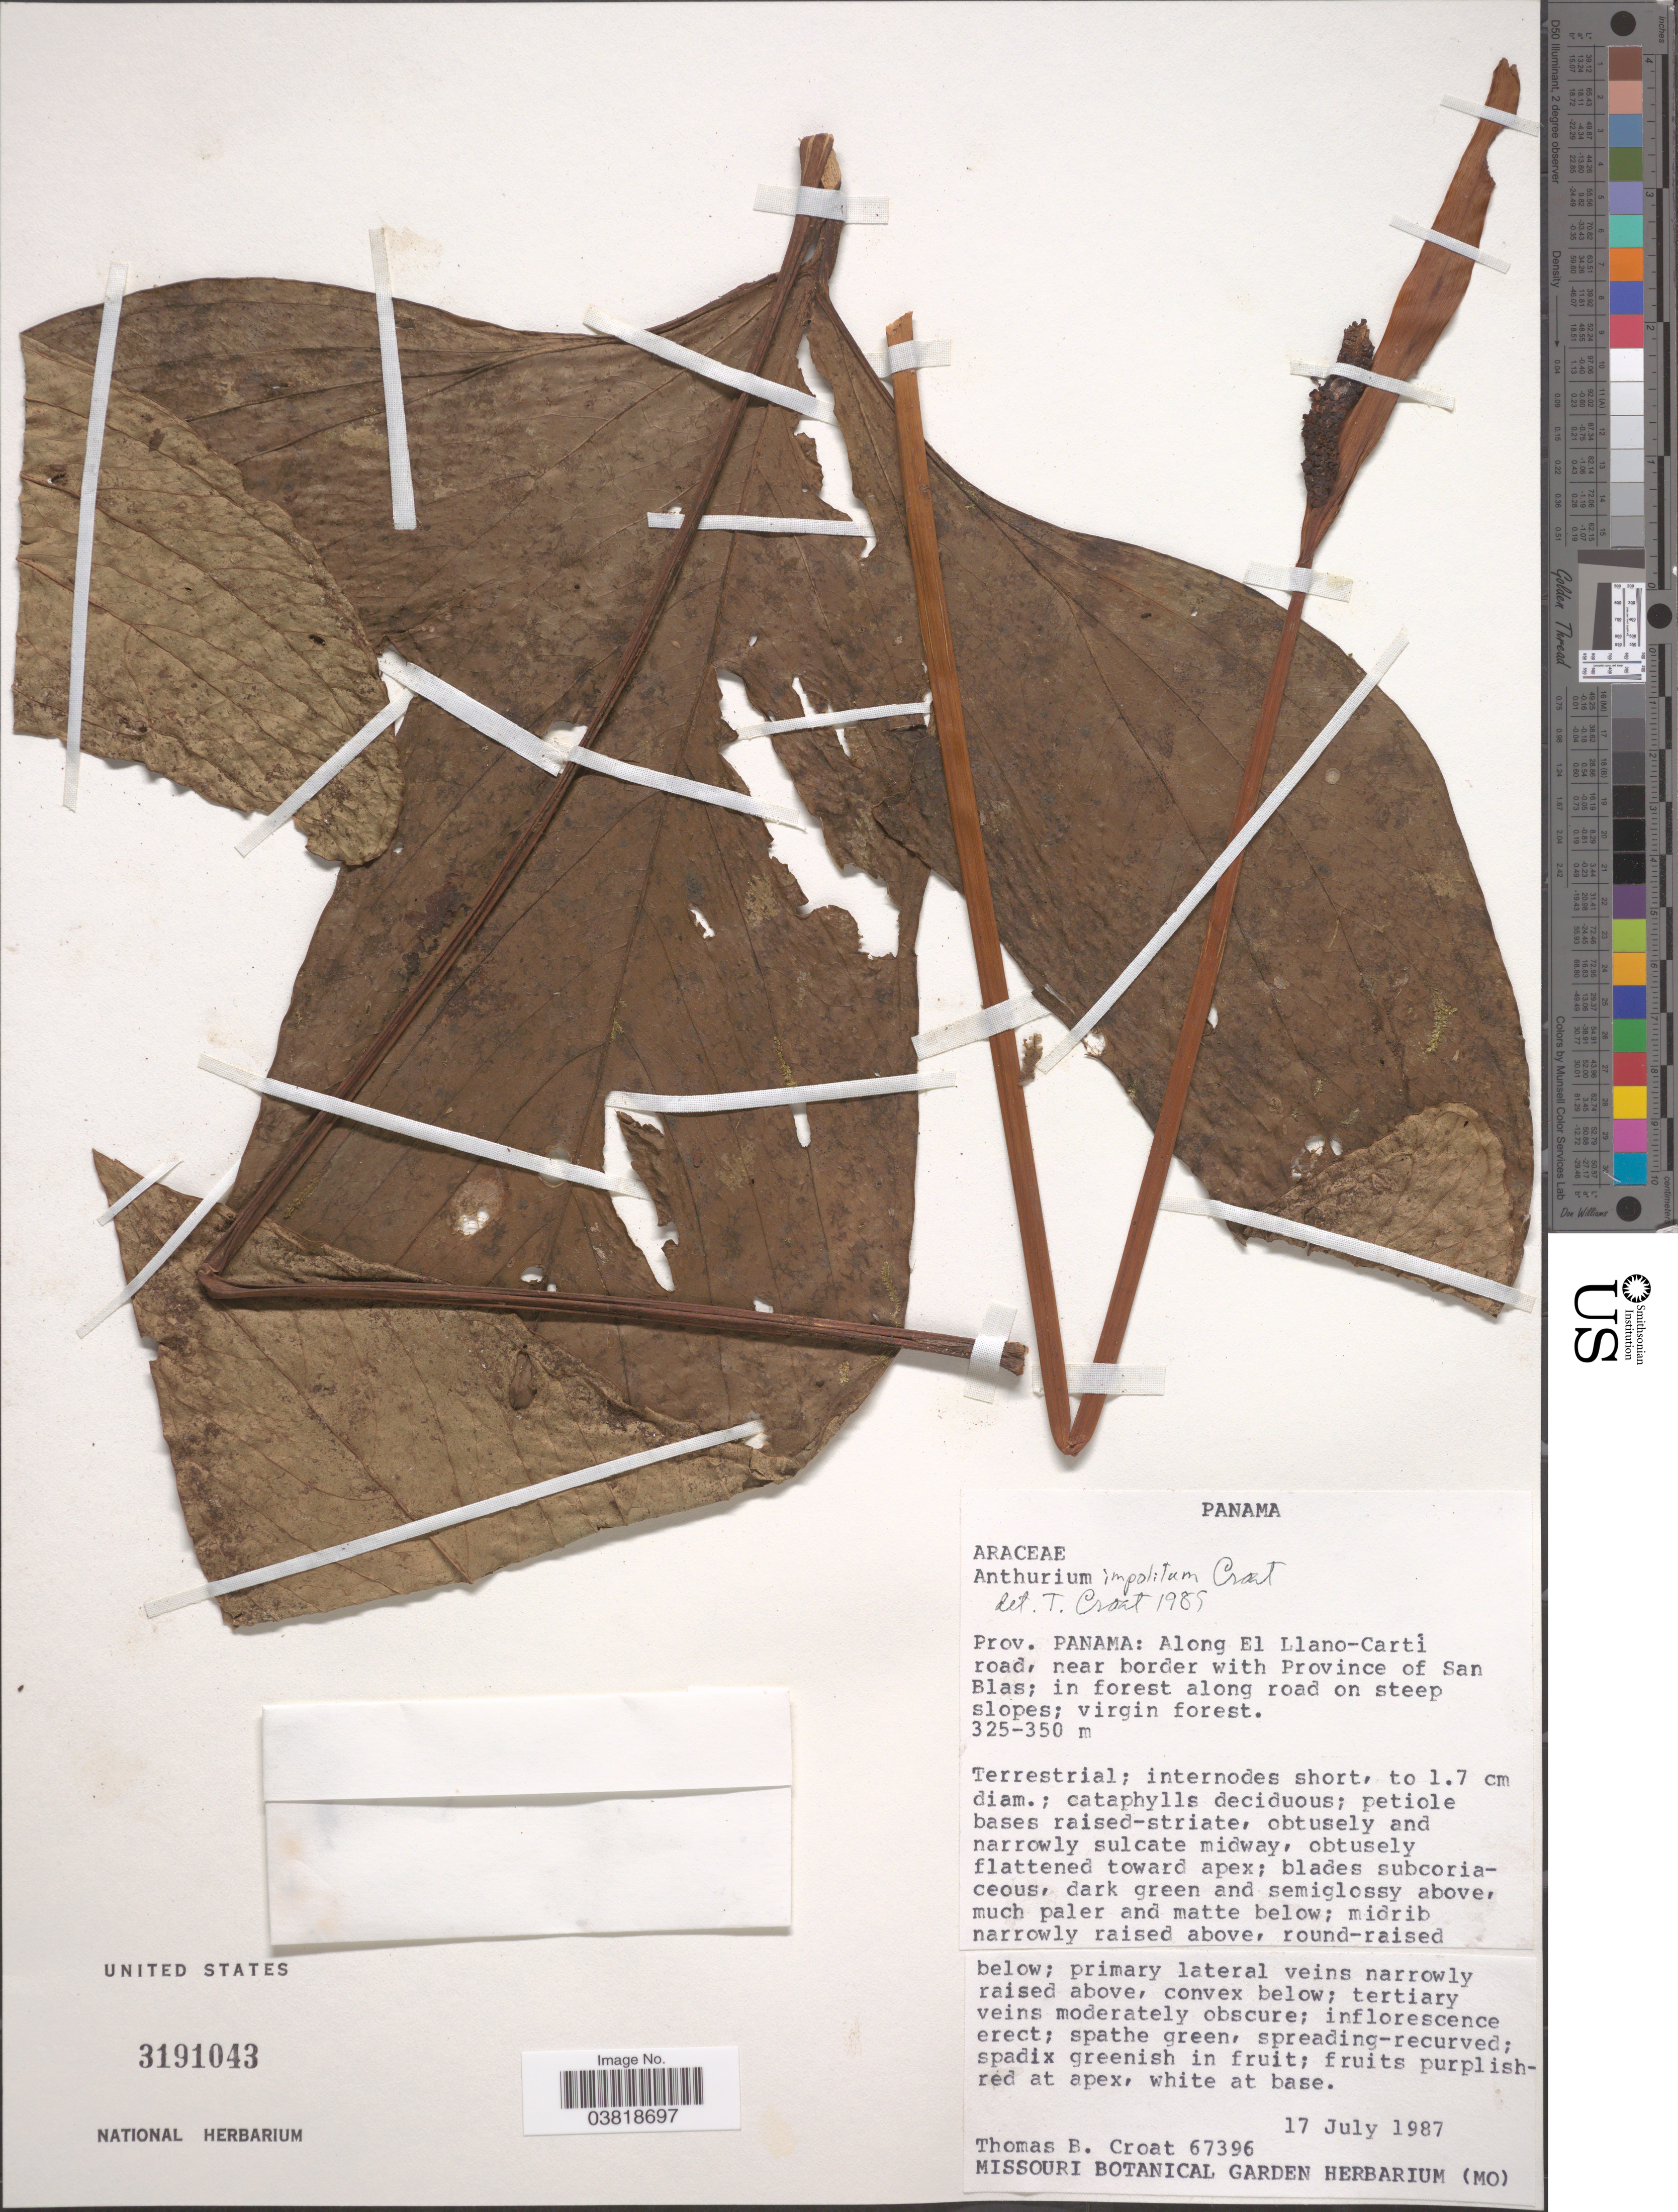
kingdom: Plantae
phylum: Tracheophyta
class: Liliopsida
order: Alismatales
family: Araceae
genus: Anthurium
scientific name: Anthurium impolitum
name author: Croat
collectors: T. B. Croat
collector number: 67396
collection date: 1987-07-17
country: Panama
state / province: Panamá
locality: Along El Llano-Cartí road, near border with Province of San Blas; in forest along road on steep slopes.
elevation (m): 325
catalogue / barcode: US 3191043